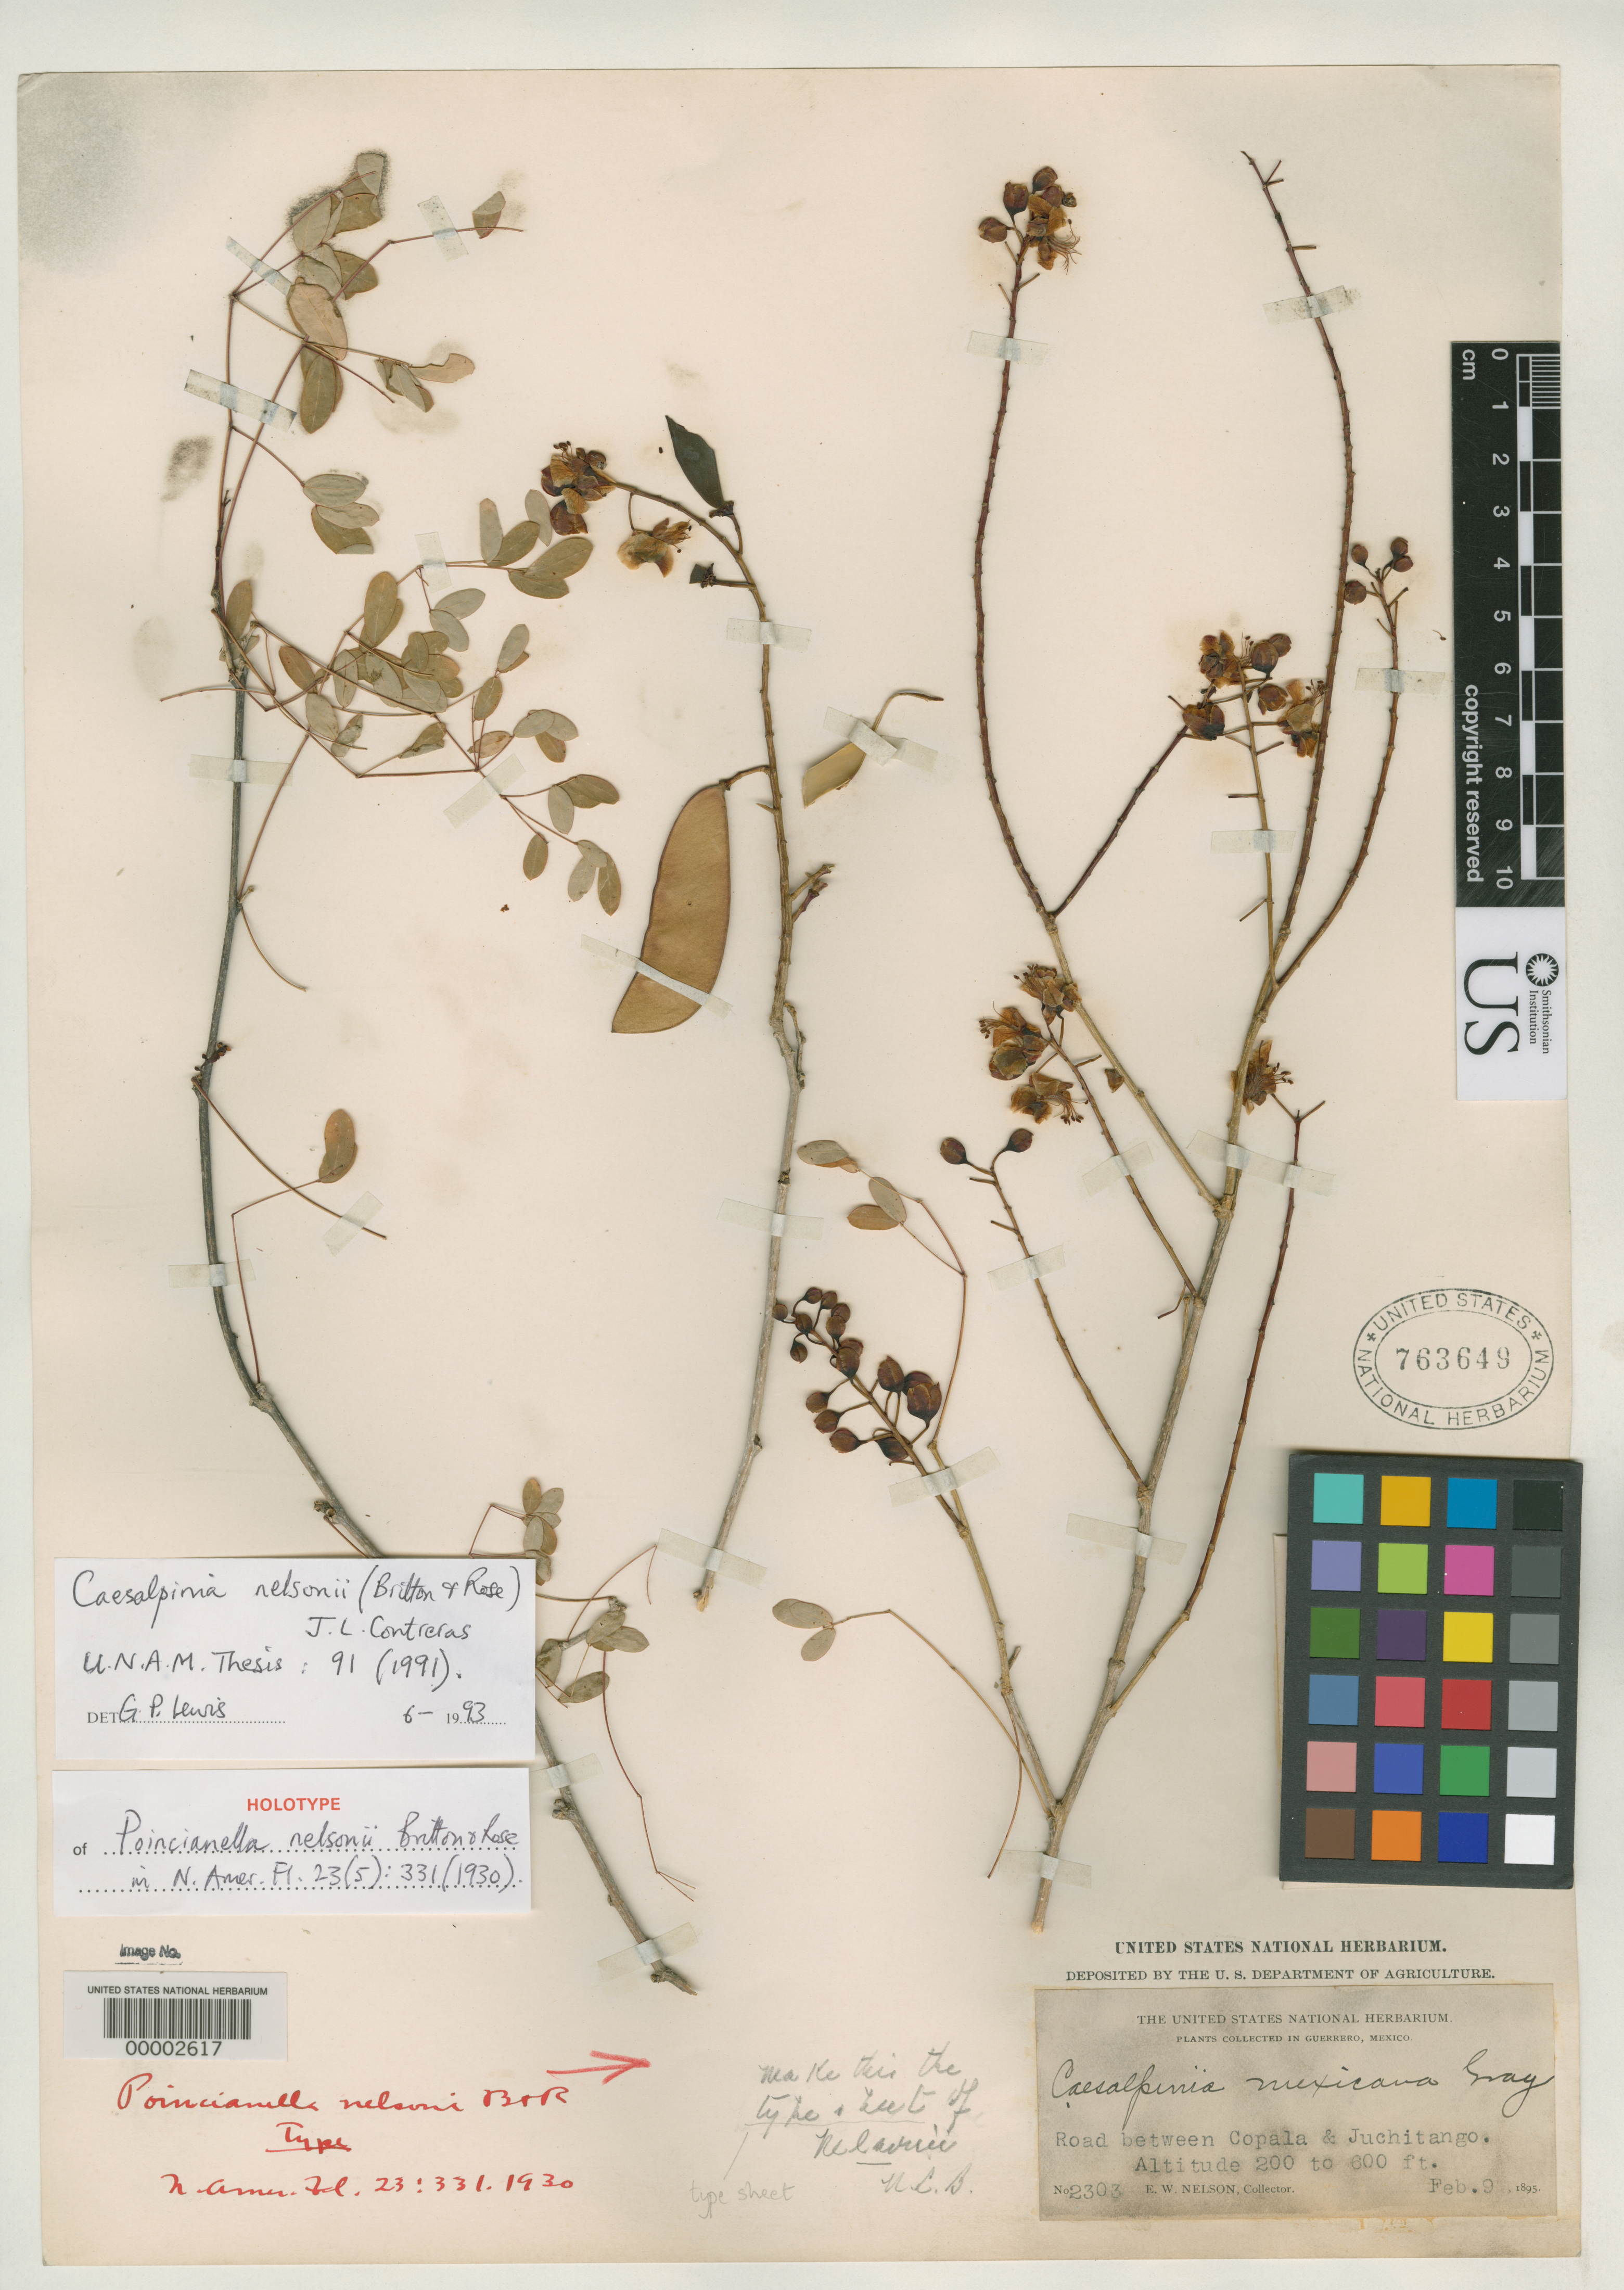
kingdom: Plantae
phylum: Tracheophyta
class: Magnoliopsida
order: Fabales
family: Fabaceae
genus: Poincianella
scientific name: Poincianella nelsonii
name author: Britton & Rose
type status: Holotype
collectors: E. W. Nelson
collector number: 2303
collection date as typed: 09 Feb 1895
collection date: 1895-02-09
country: Mexico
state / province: Guerrero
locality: Between Copala and Juchitango.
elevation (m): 61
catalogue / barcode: US 763649